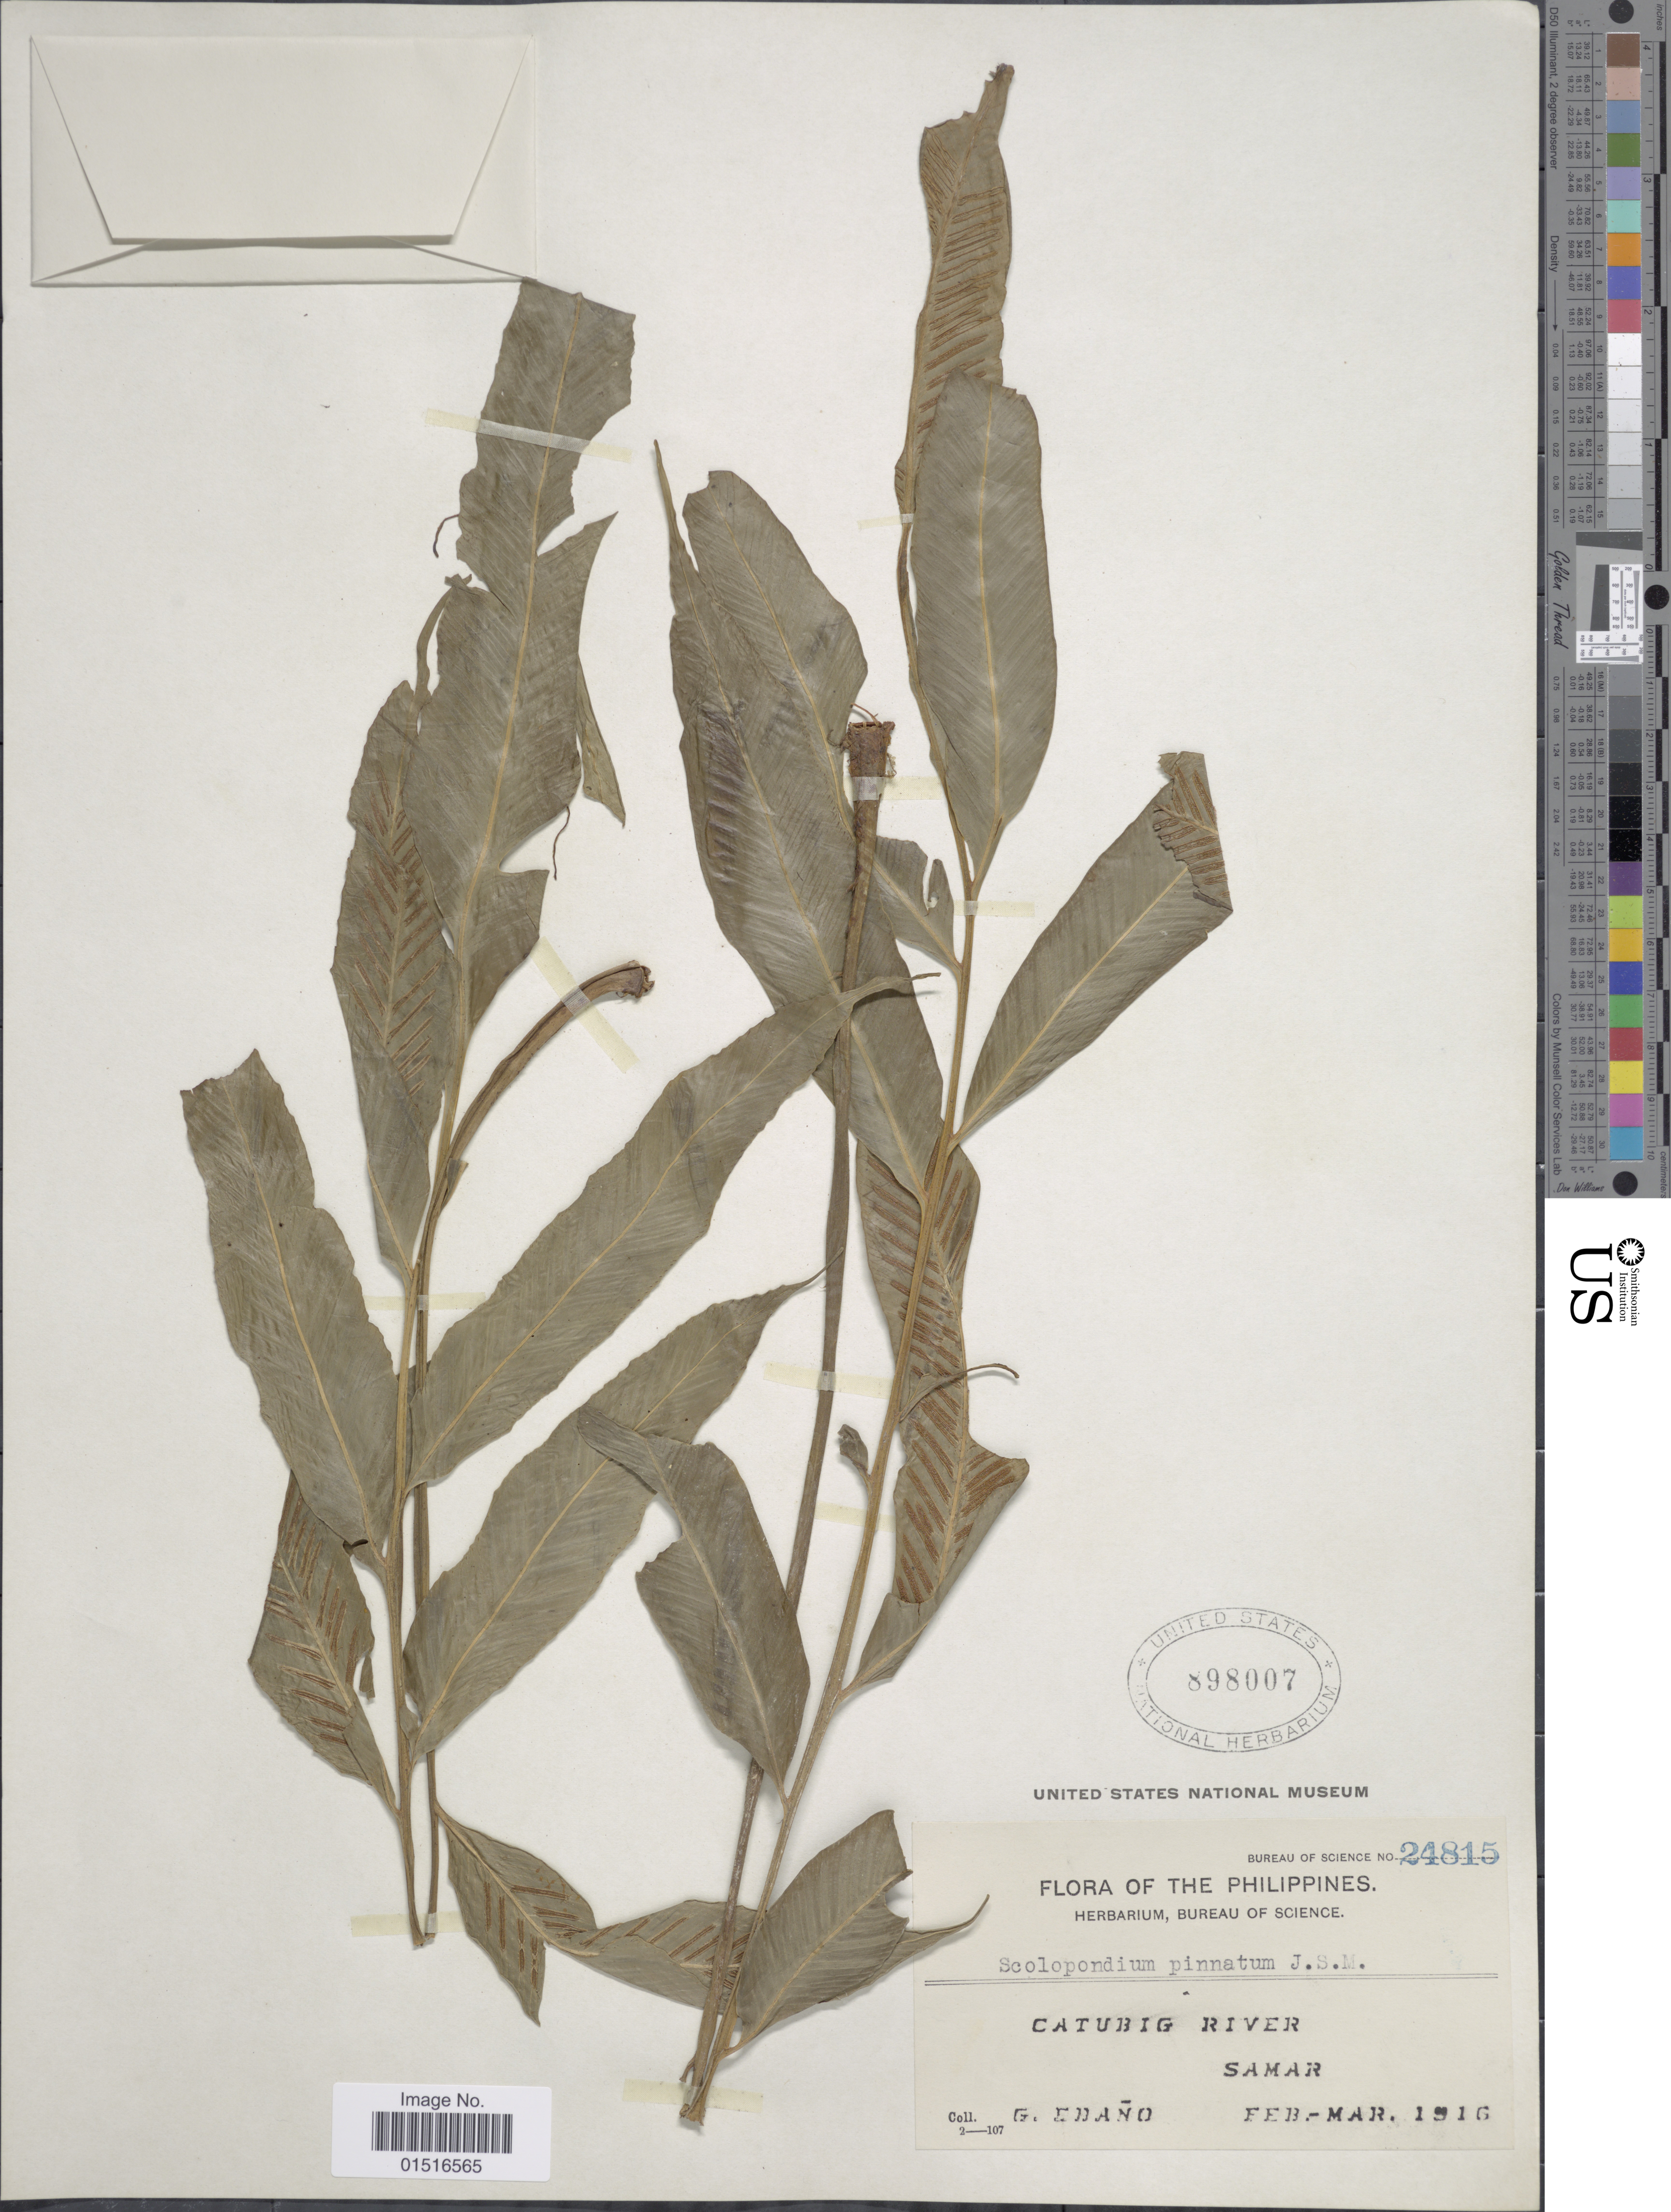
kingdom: Plantae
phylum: Tracheophyta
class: Polypodiopsida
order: Polypodiales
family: Aspleniaceae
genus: Asplenium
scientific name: Asplenium longifolium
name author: D. Don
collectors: G. Edaño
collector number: Bureau of Science 24815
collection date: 1916-02/1916-03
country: Philippines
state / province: Eastern Visayas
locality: Catubig river, Samar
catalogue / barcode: US 898007